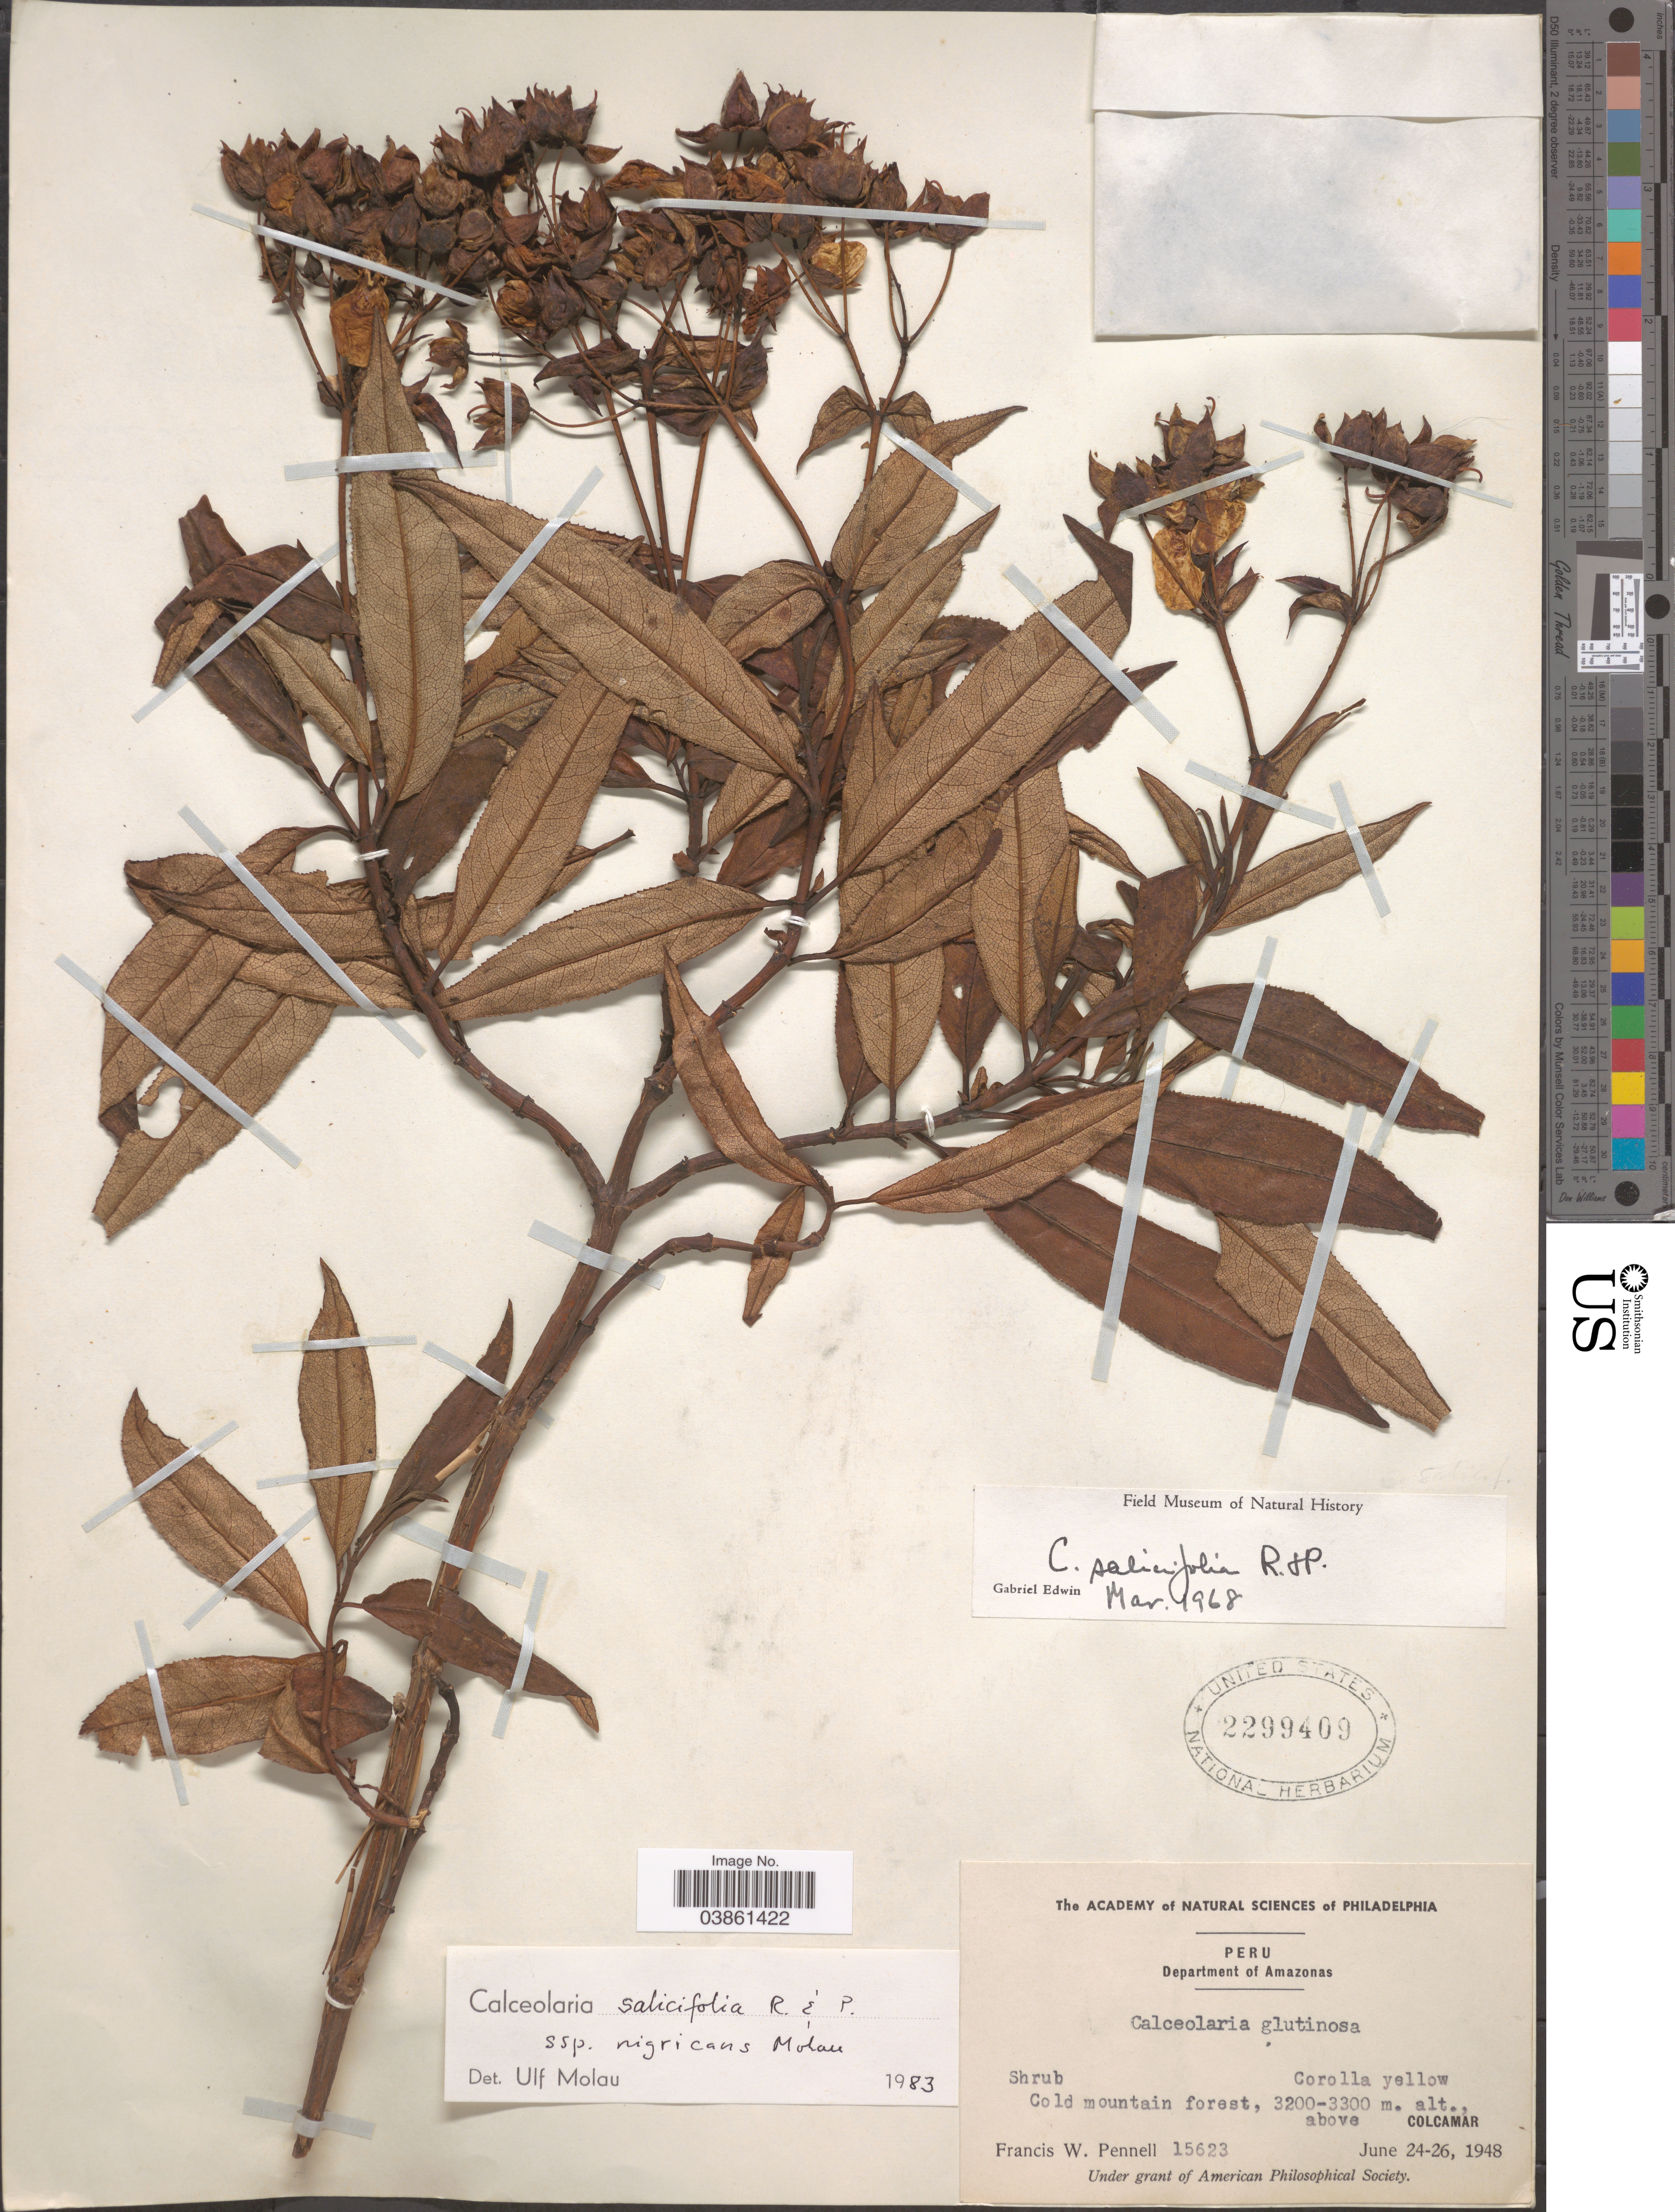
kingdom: Plantae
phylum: Tracheophyta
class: Magnoliopsida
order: Lamiales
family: Calceolariaceae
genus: Calceolaria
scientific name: Calceolaria salicifolia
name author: Ruiz & Pav.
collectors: F. W. Pennell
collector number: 15623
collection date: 1948-06-24/1948-06-26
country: Peru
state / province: Amazonas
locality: Department of Amazonas. Cold mountain forest, above Colcamar.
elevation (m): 3200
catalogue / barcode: US 2299409